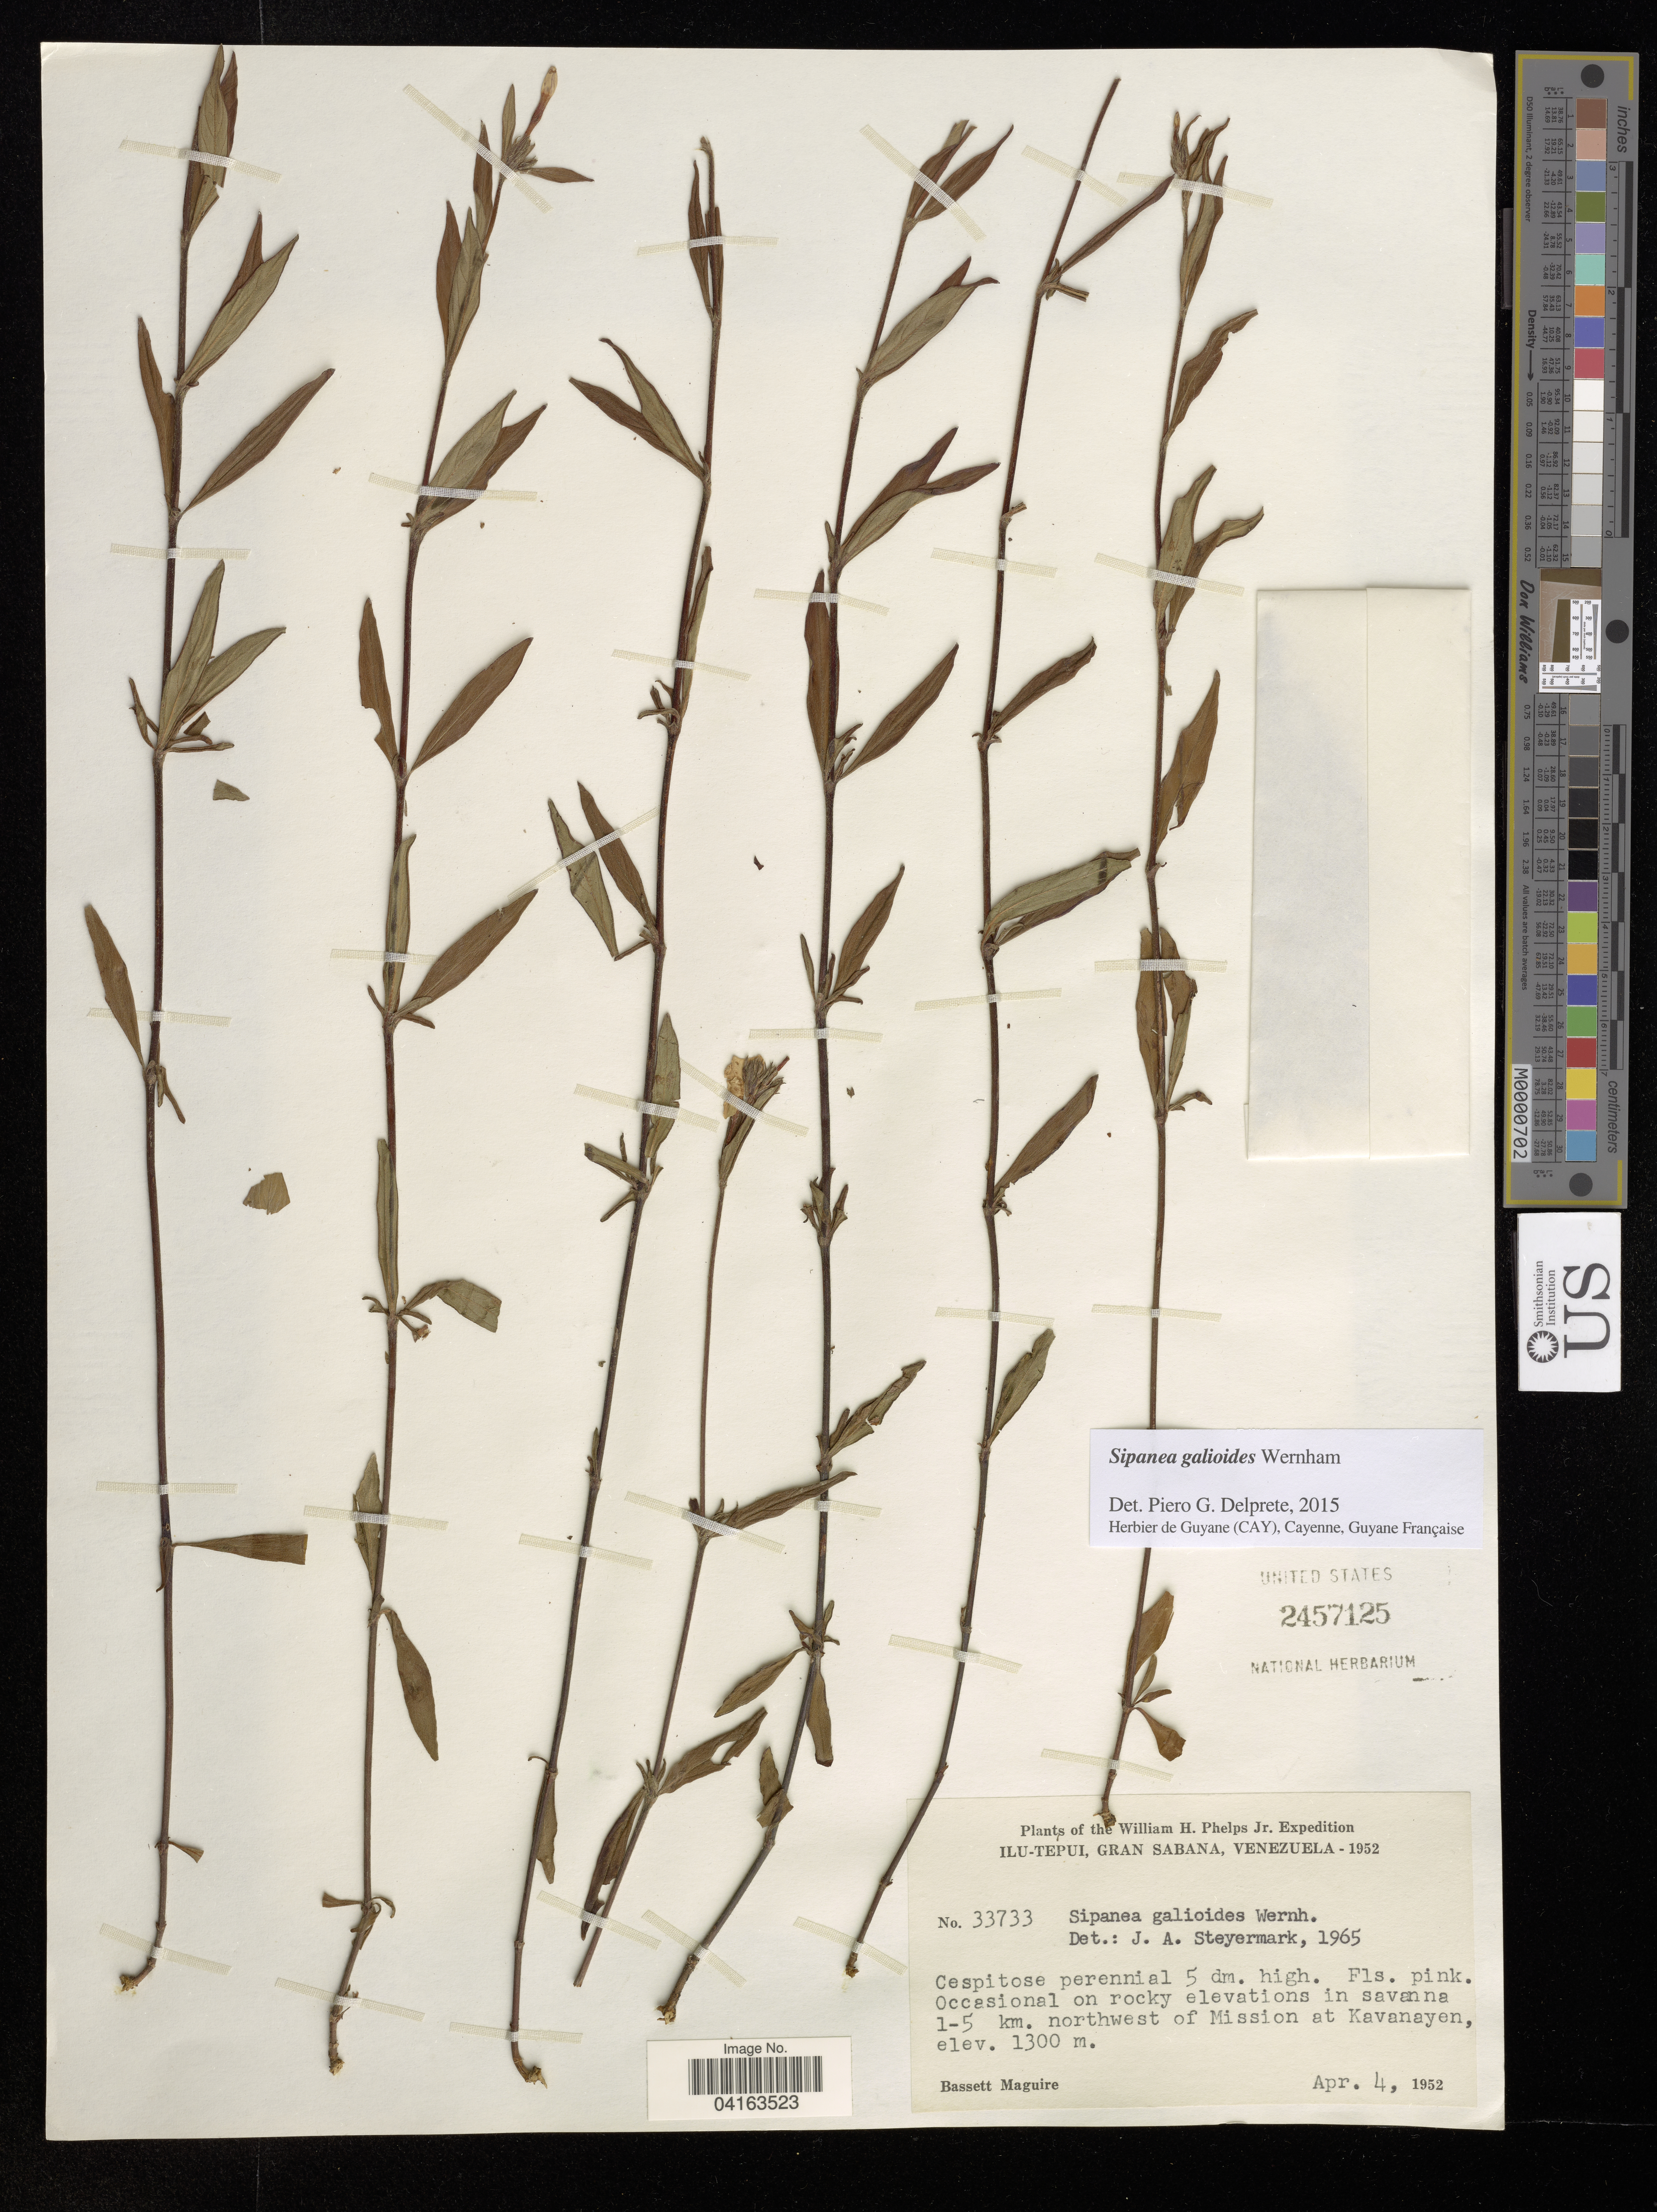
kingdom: Plantae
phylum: Tracheophyta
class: Magnoliopsida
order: Gentianales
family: Rubiaceae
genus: Sipanea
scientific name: Sipanea galioides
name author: Wernham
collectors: B. Maguire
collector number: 33733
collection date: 1952-04-04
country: Venezuela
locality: Ilu-Tepui, Gran Sabana. Occasional on rocky elevations in savanna 1-5 km. northwest of Mission at Kavanayen.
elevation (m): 1300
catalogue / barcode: US 2457125